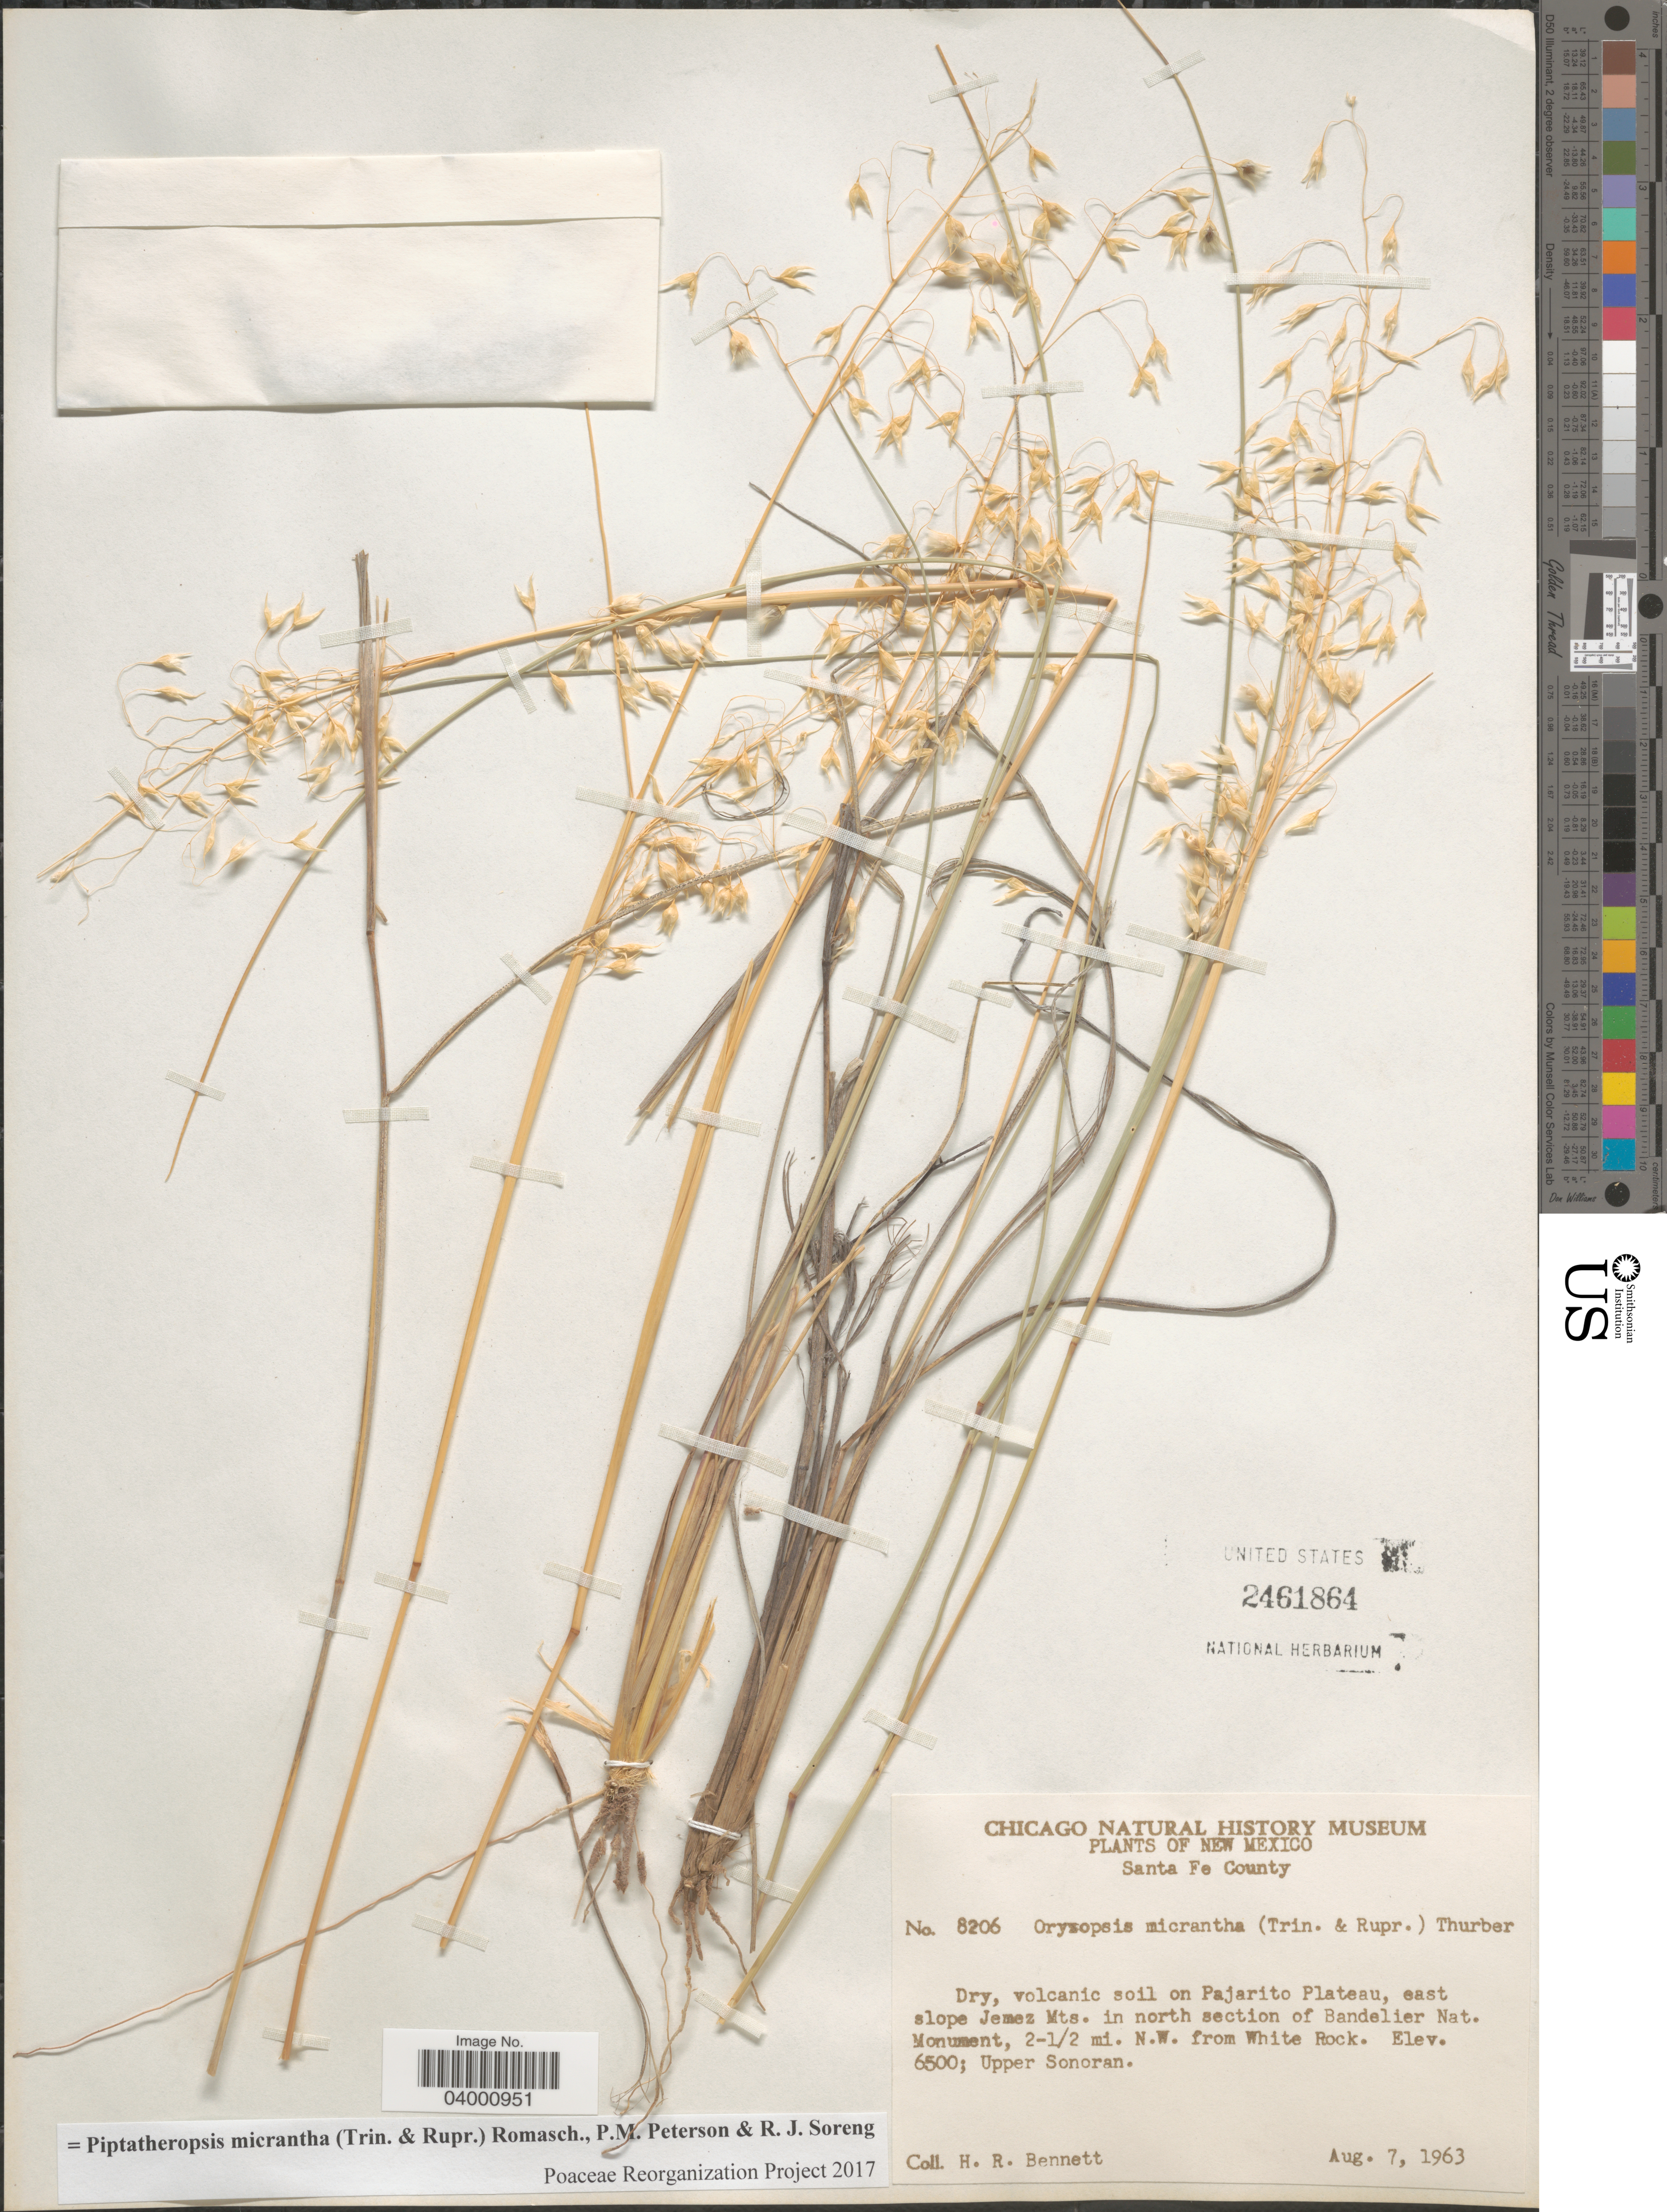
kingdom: Plantae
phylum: Tracheophyta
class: Liliopsida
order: Poales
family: Poaceae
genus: Piptatheropsis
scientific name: Piptatheropsis micrantha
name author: (Trin. & Rupr.) Romasch.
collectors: H. R. Bennett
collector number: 8206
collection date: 1963-08-07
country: United States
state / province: New Mexico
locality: Santa Fe County. Dry, volcanic soil on Pajarito Plateau, east slope Jemez Mts. in north section of Bandelier Nat. Monument, 2-½ mi. N.W. from White Rock. Upper Sonoran.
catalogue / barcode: US 2461864